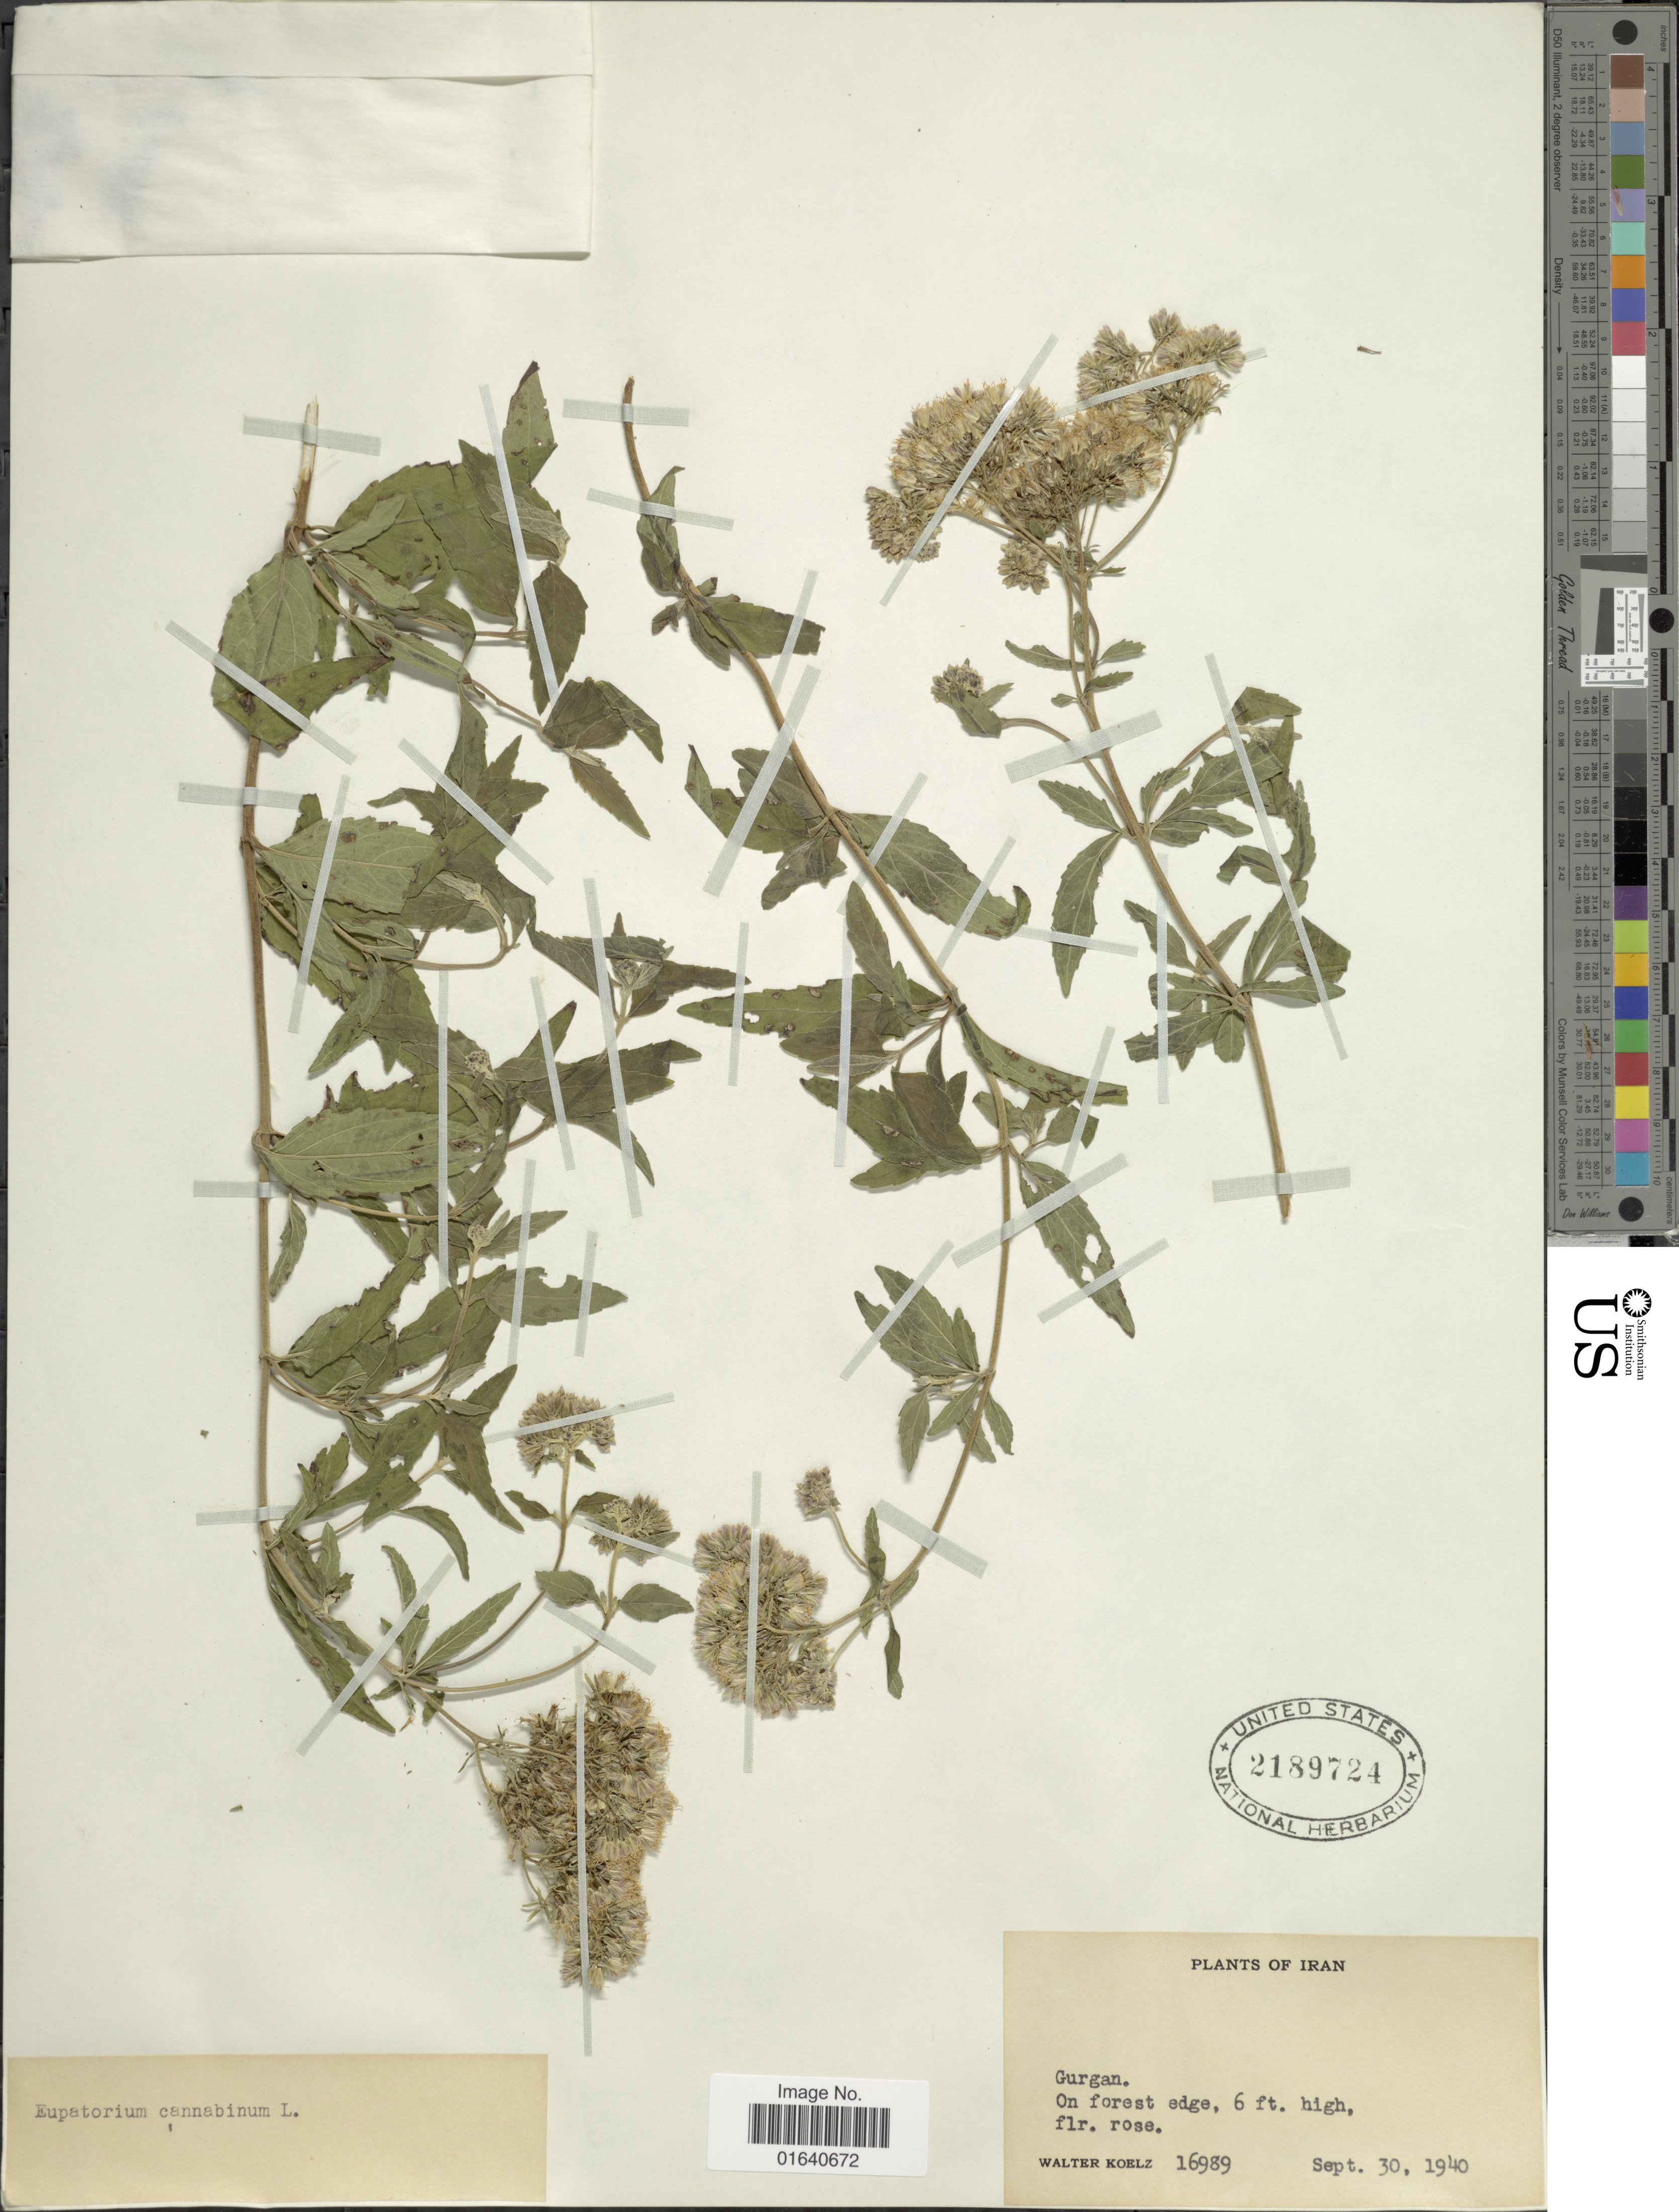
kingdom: Plantae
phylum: Tracheophyta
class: Magnoliopsida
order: Asterales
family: Asteraceae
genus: Eupatorium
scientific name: Eupatorium cannabinum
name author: L.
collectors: W. N. Koelz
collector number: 16989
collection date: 1940-09-30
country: Iran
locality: Gurgan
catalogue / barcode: US 2189724